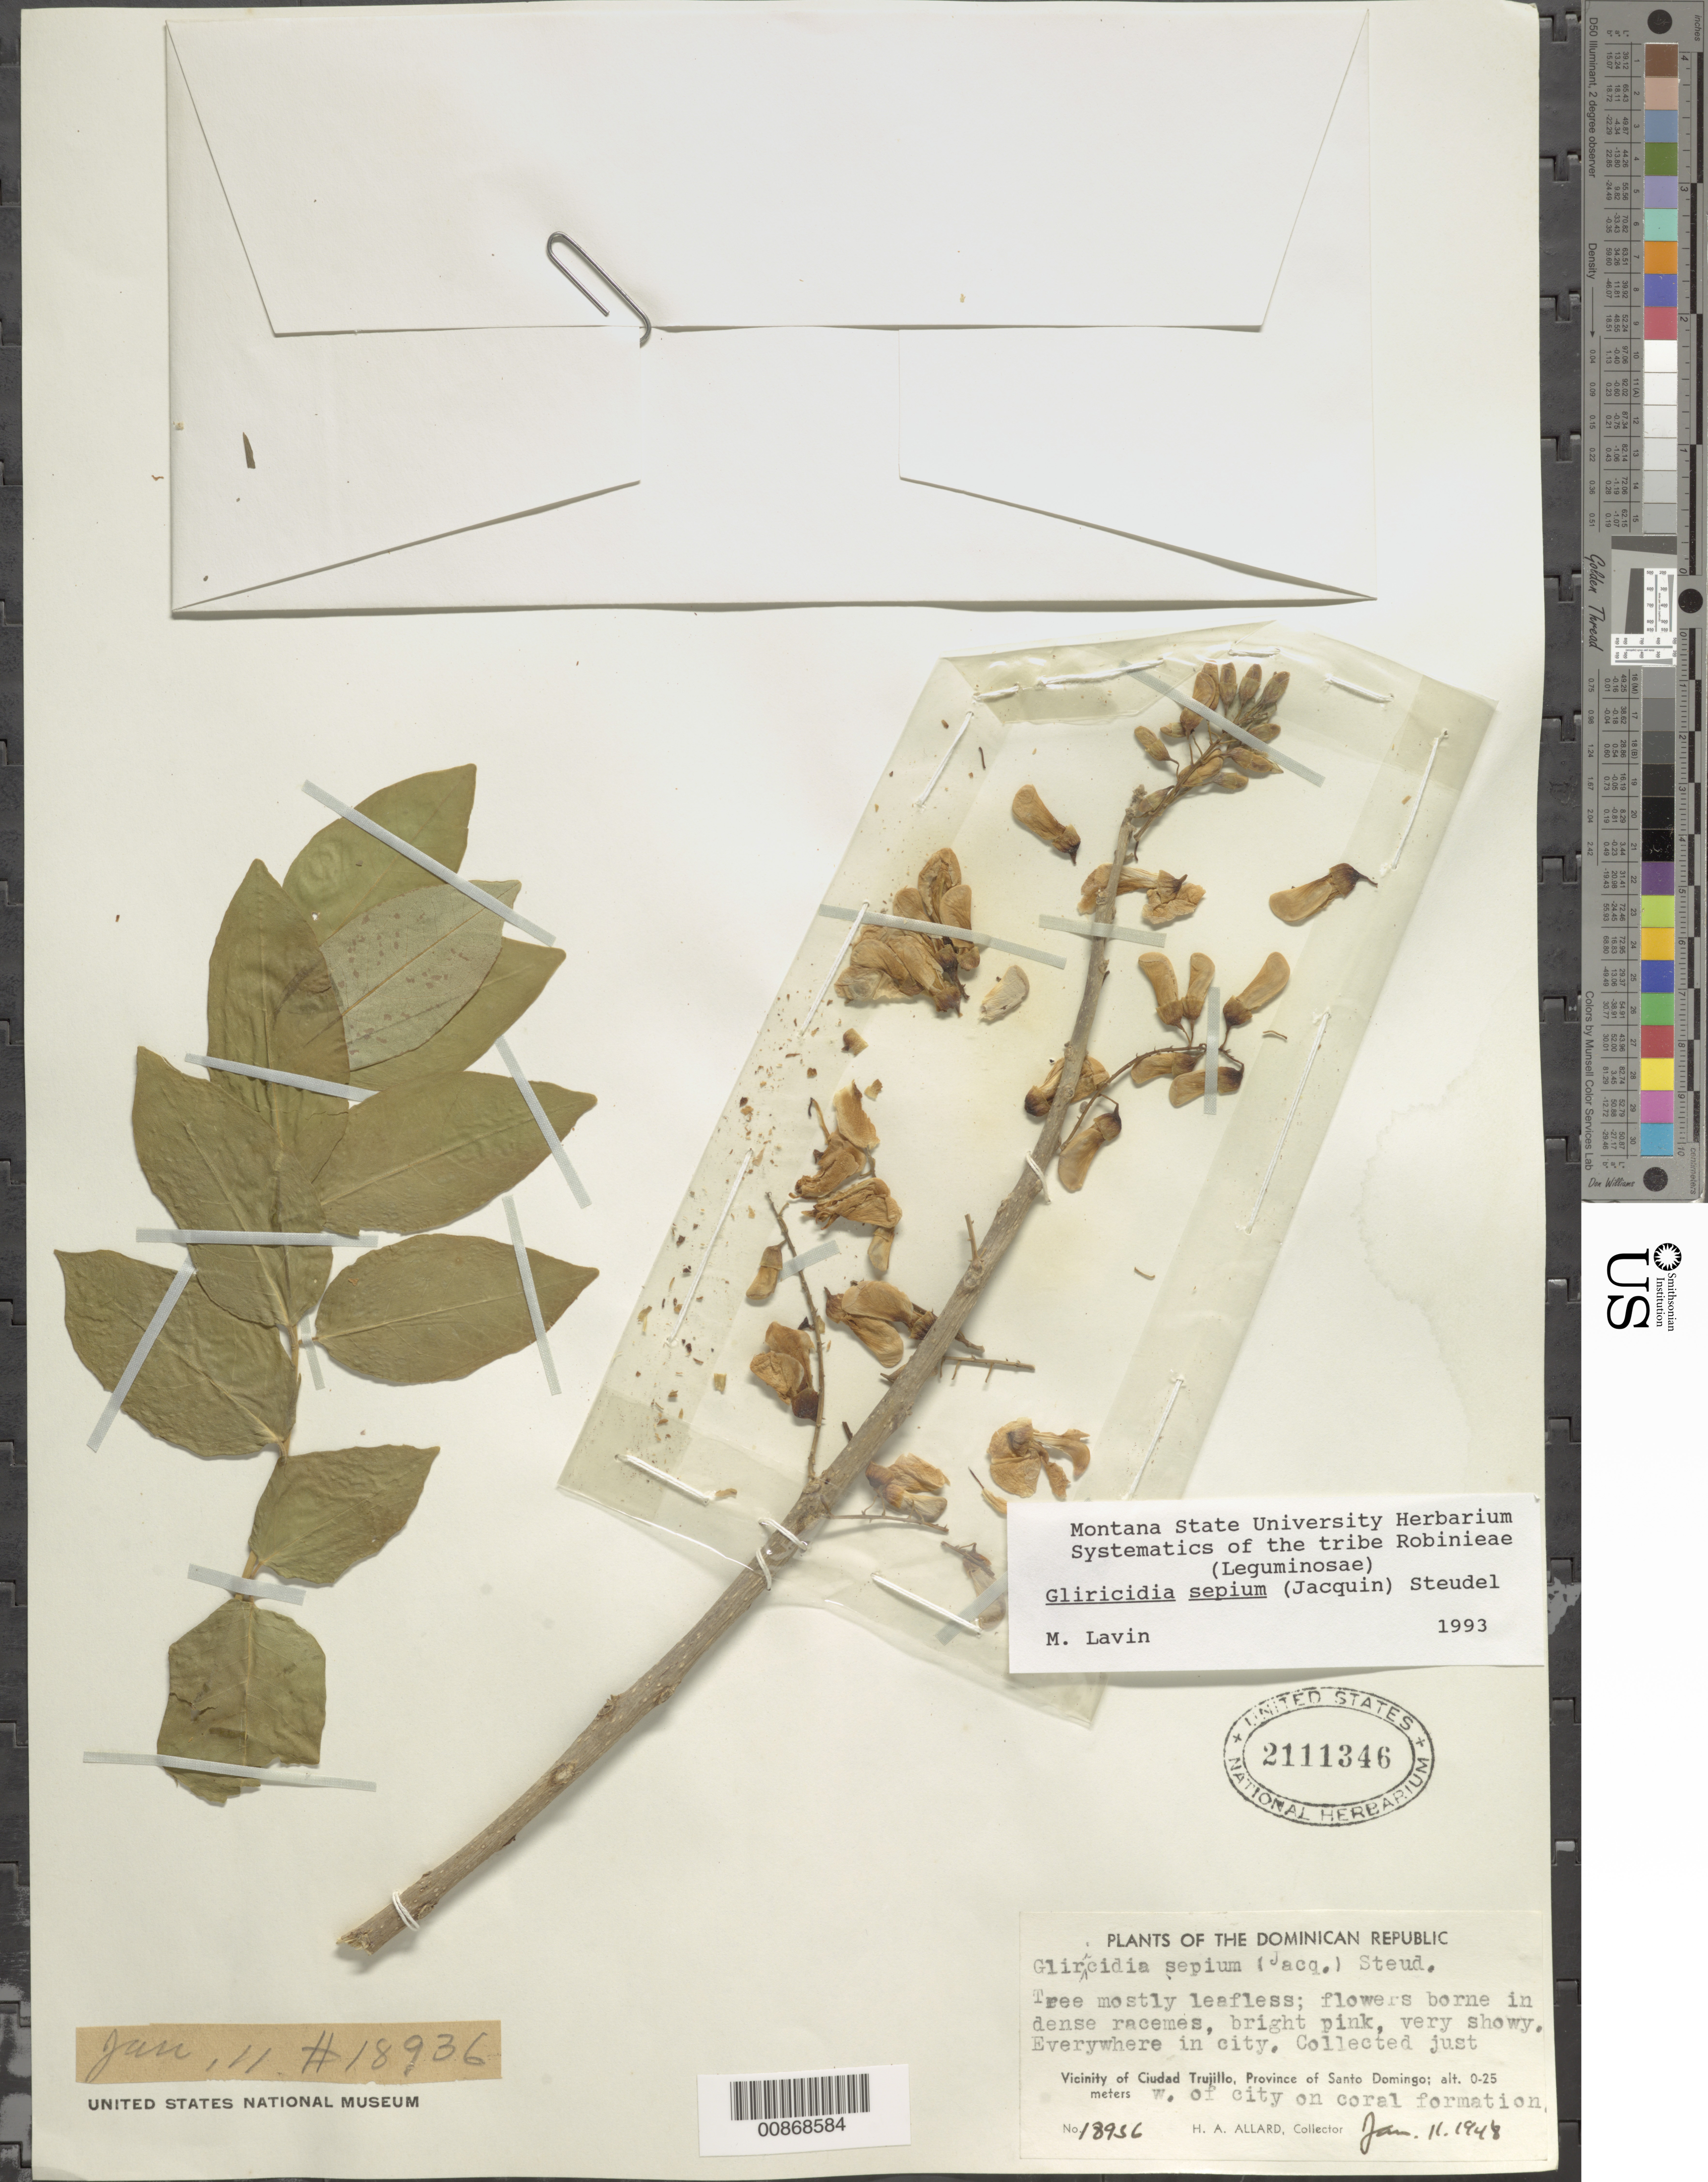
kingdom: Plantae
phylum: Tracheophyta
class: Magnoliopsida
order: Fabales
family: Fabaceae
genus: Gliricidia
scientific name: Gliricidia sepium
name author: (Jacq.) Kunth ex Walp.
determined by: Lavin, M.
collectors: H. A. Allard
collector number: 18936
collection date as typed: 11 Jan 1948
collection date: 1948-01-11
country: Dominican Republic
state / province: Distrito Nacional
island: Hispaniola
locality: Vicinity of Ciudad Trujillo, Province of Santo Domingo (obsolete). W of city.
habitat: On coral formation.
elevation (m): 0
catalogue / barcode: US 2111346